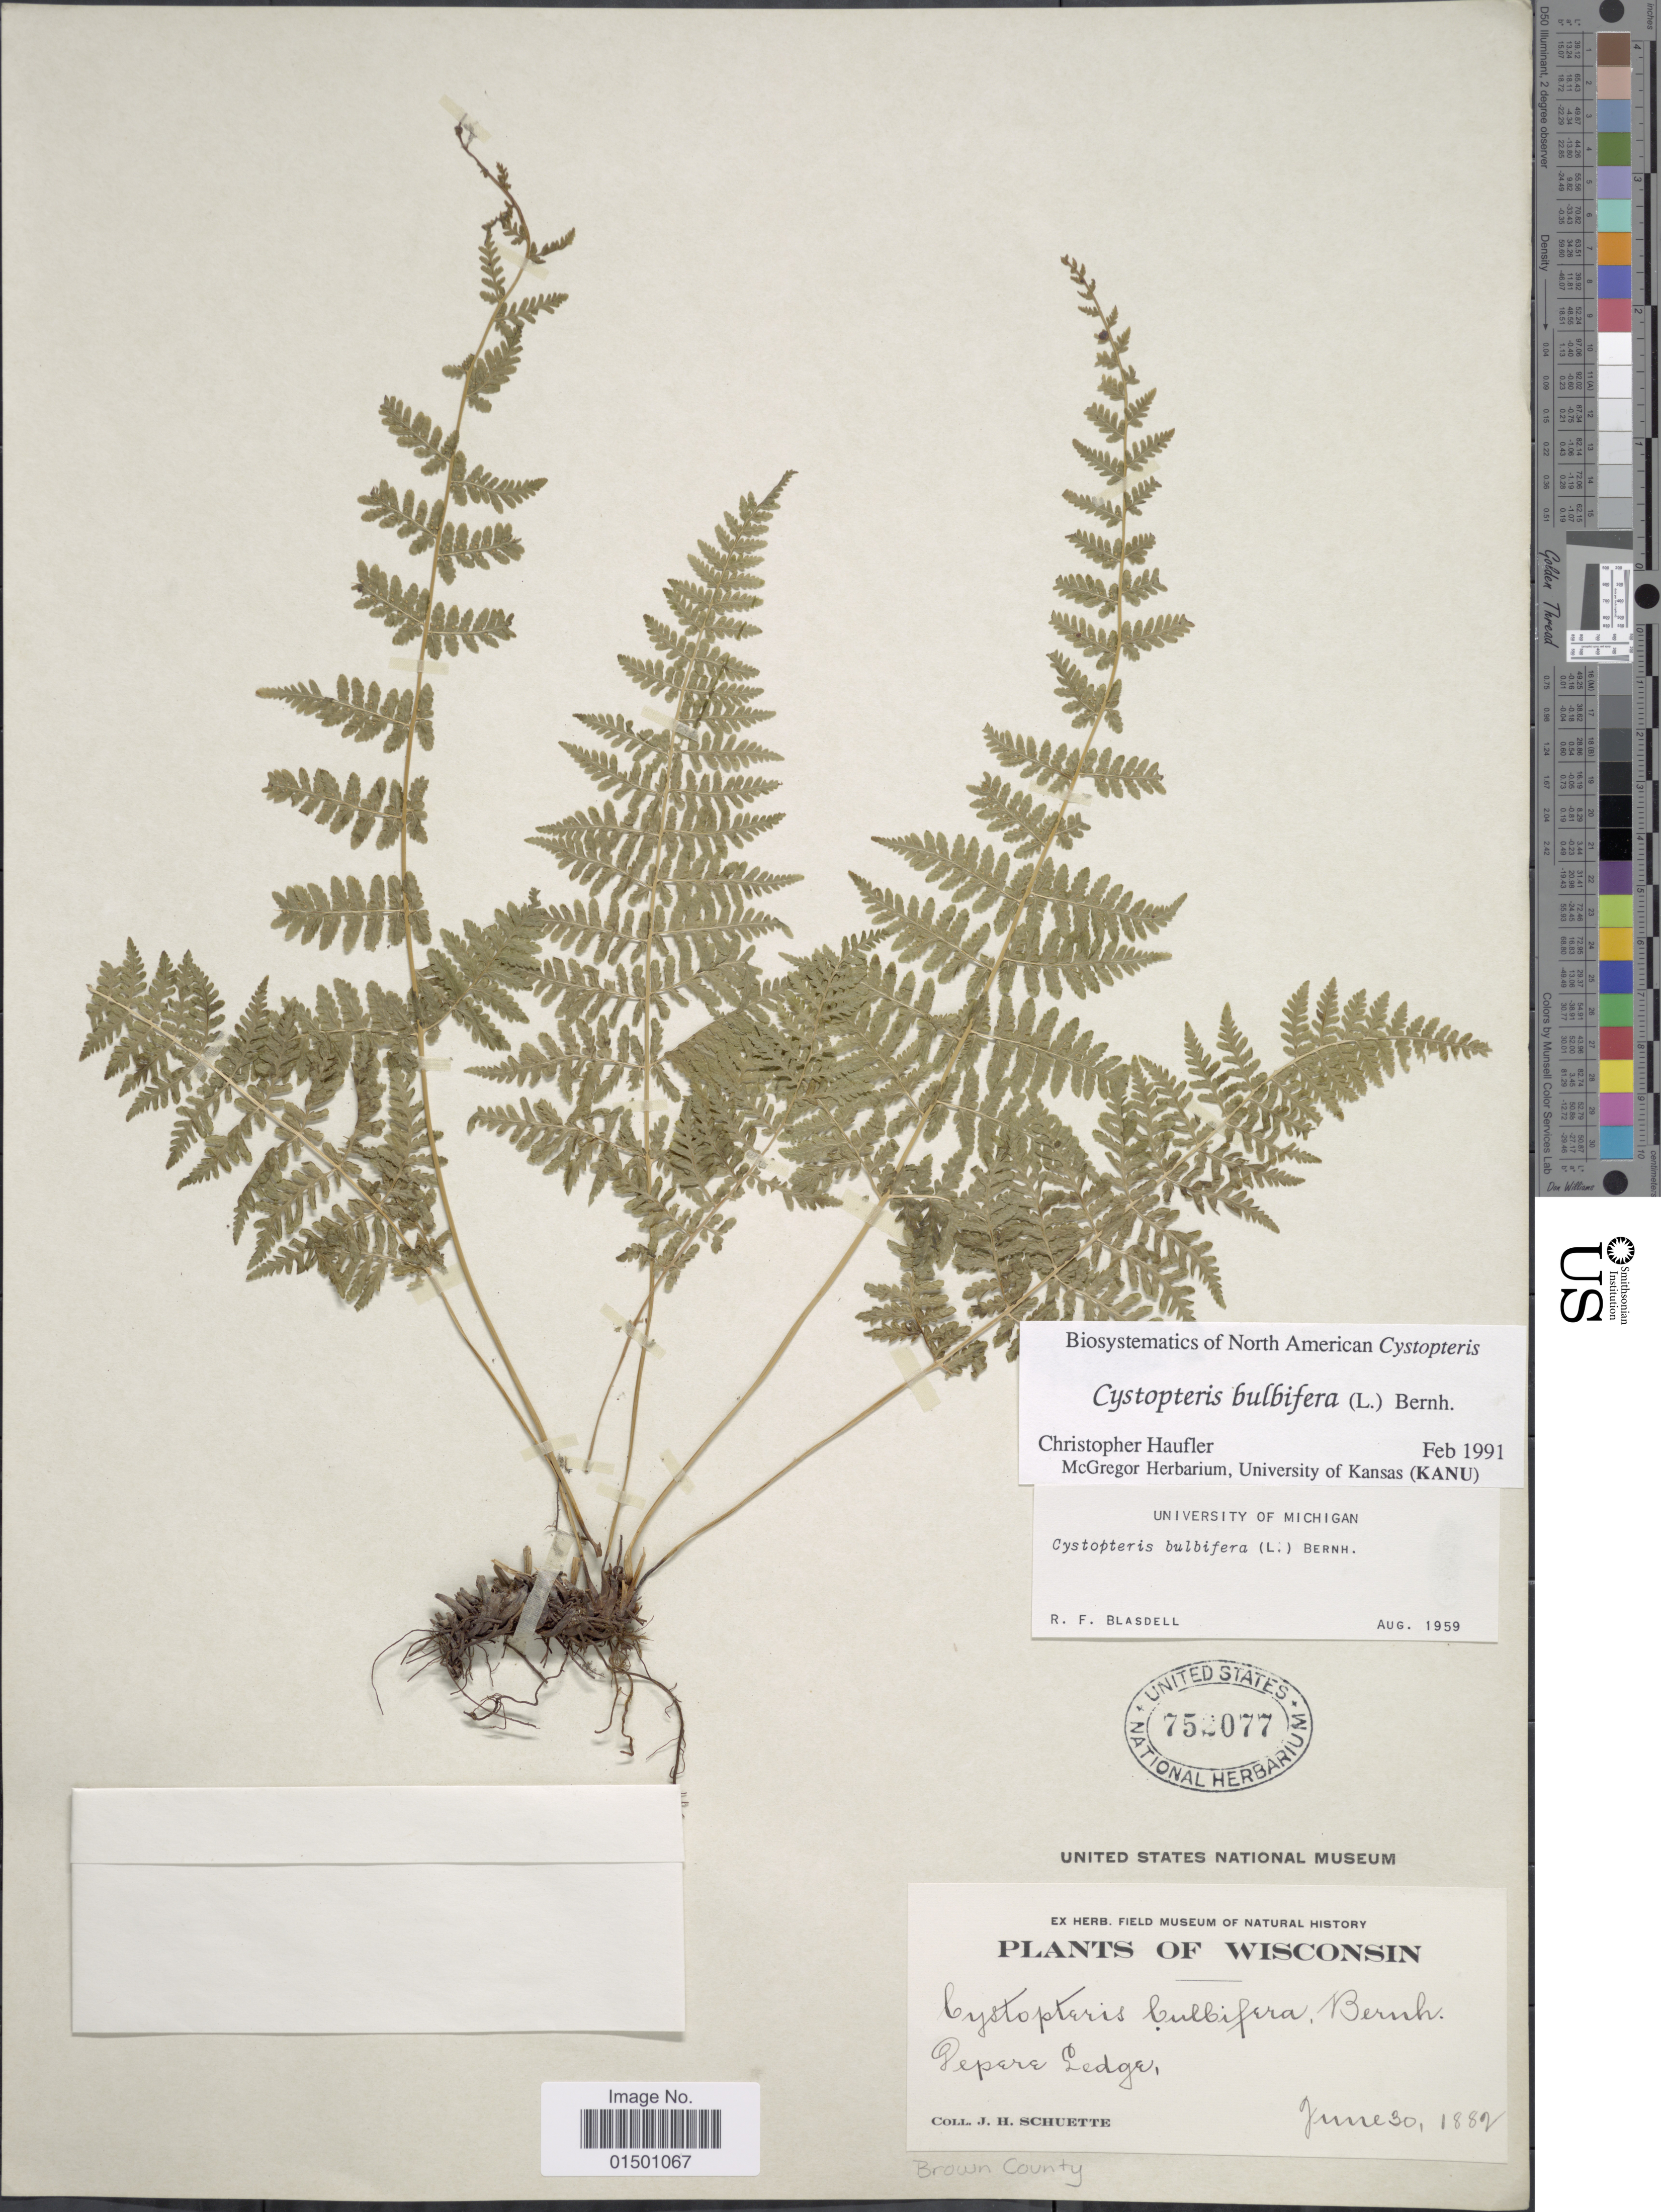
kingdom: Plantae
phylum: Tracheophyta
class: Polypodiopsida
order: Polypodiales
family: Cystopteridaceae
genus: Cystopteris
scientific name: Cystopteris bulbifera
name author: (L.) Bernh.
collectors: J. H. Schuette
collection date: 1889-06-30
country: United States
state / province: Wisconsin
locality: Pepara Ledge, Brown County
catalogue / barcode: US 752077